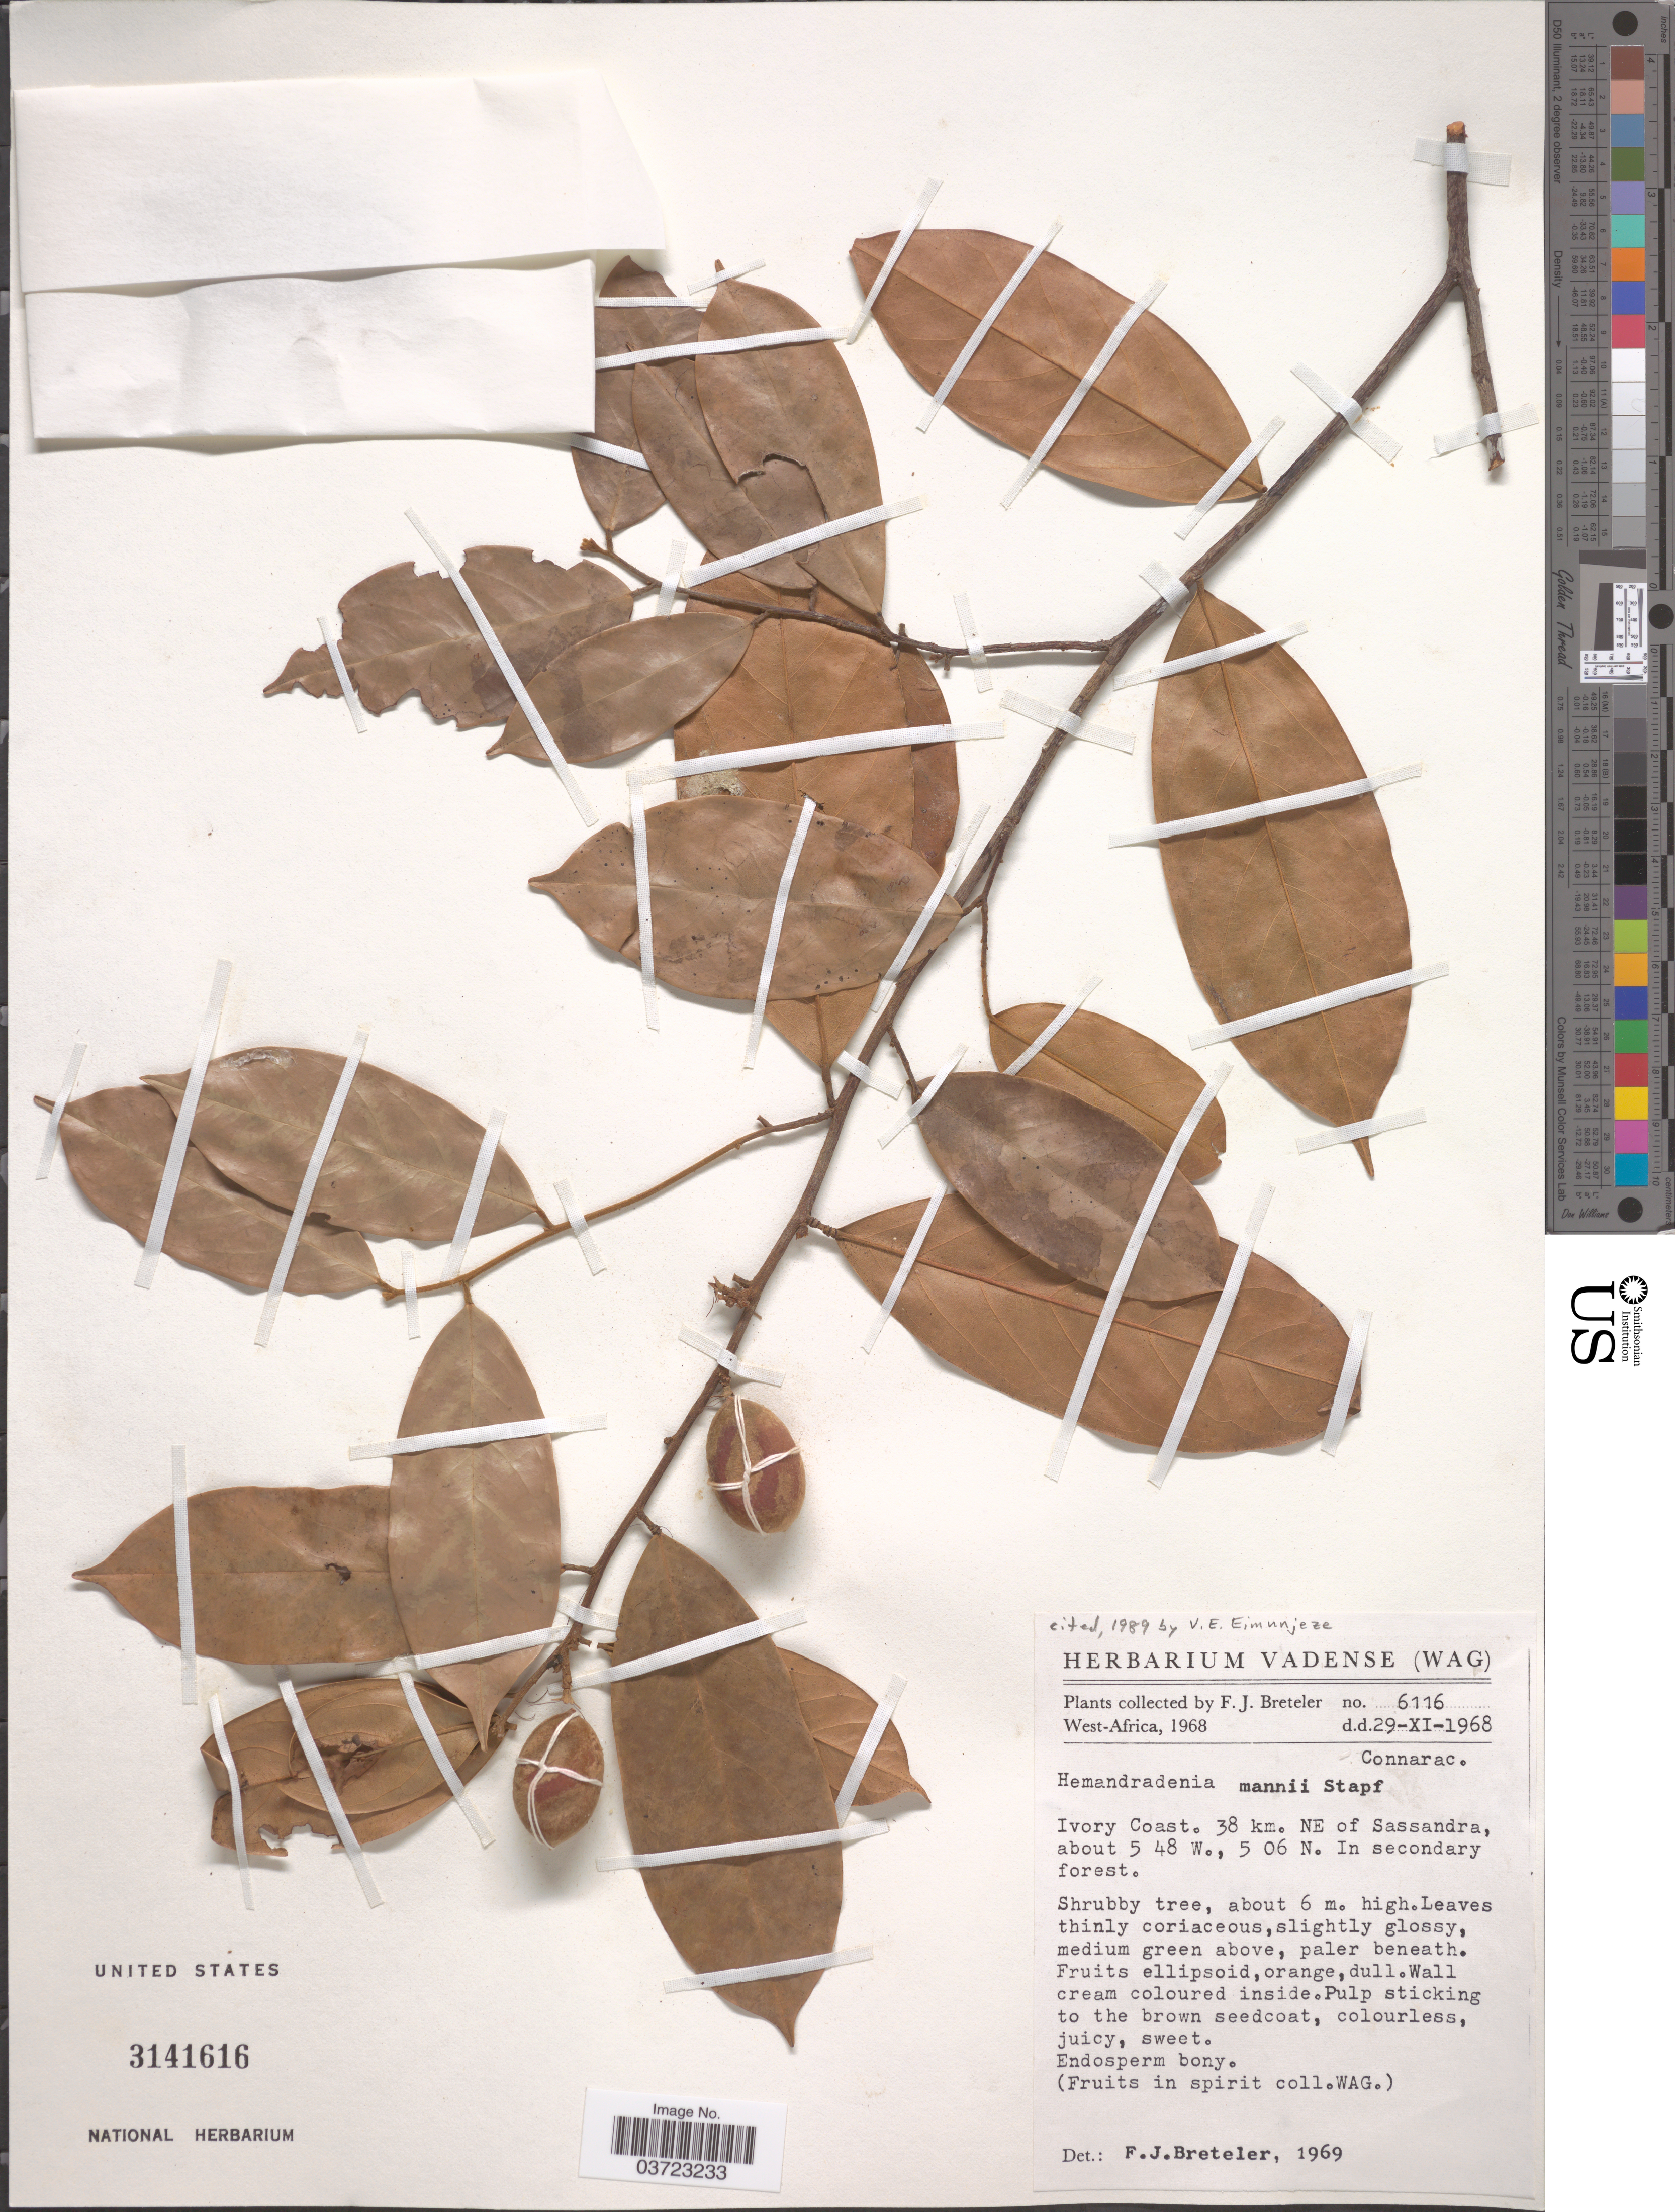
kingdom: Plantae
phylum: Tracheophyta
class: Magnoliopsida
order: Oxalidales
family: Connaraceae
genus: Hemandradenia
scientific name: Hemandradenia mannii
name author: Stapf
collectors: F. J. Breteler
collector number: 6116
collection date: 1968-11-29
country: Ivory Coast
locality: West-Africa. 38 km. NE of Sassandra.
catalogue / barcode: US 3141616